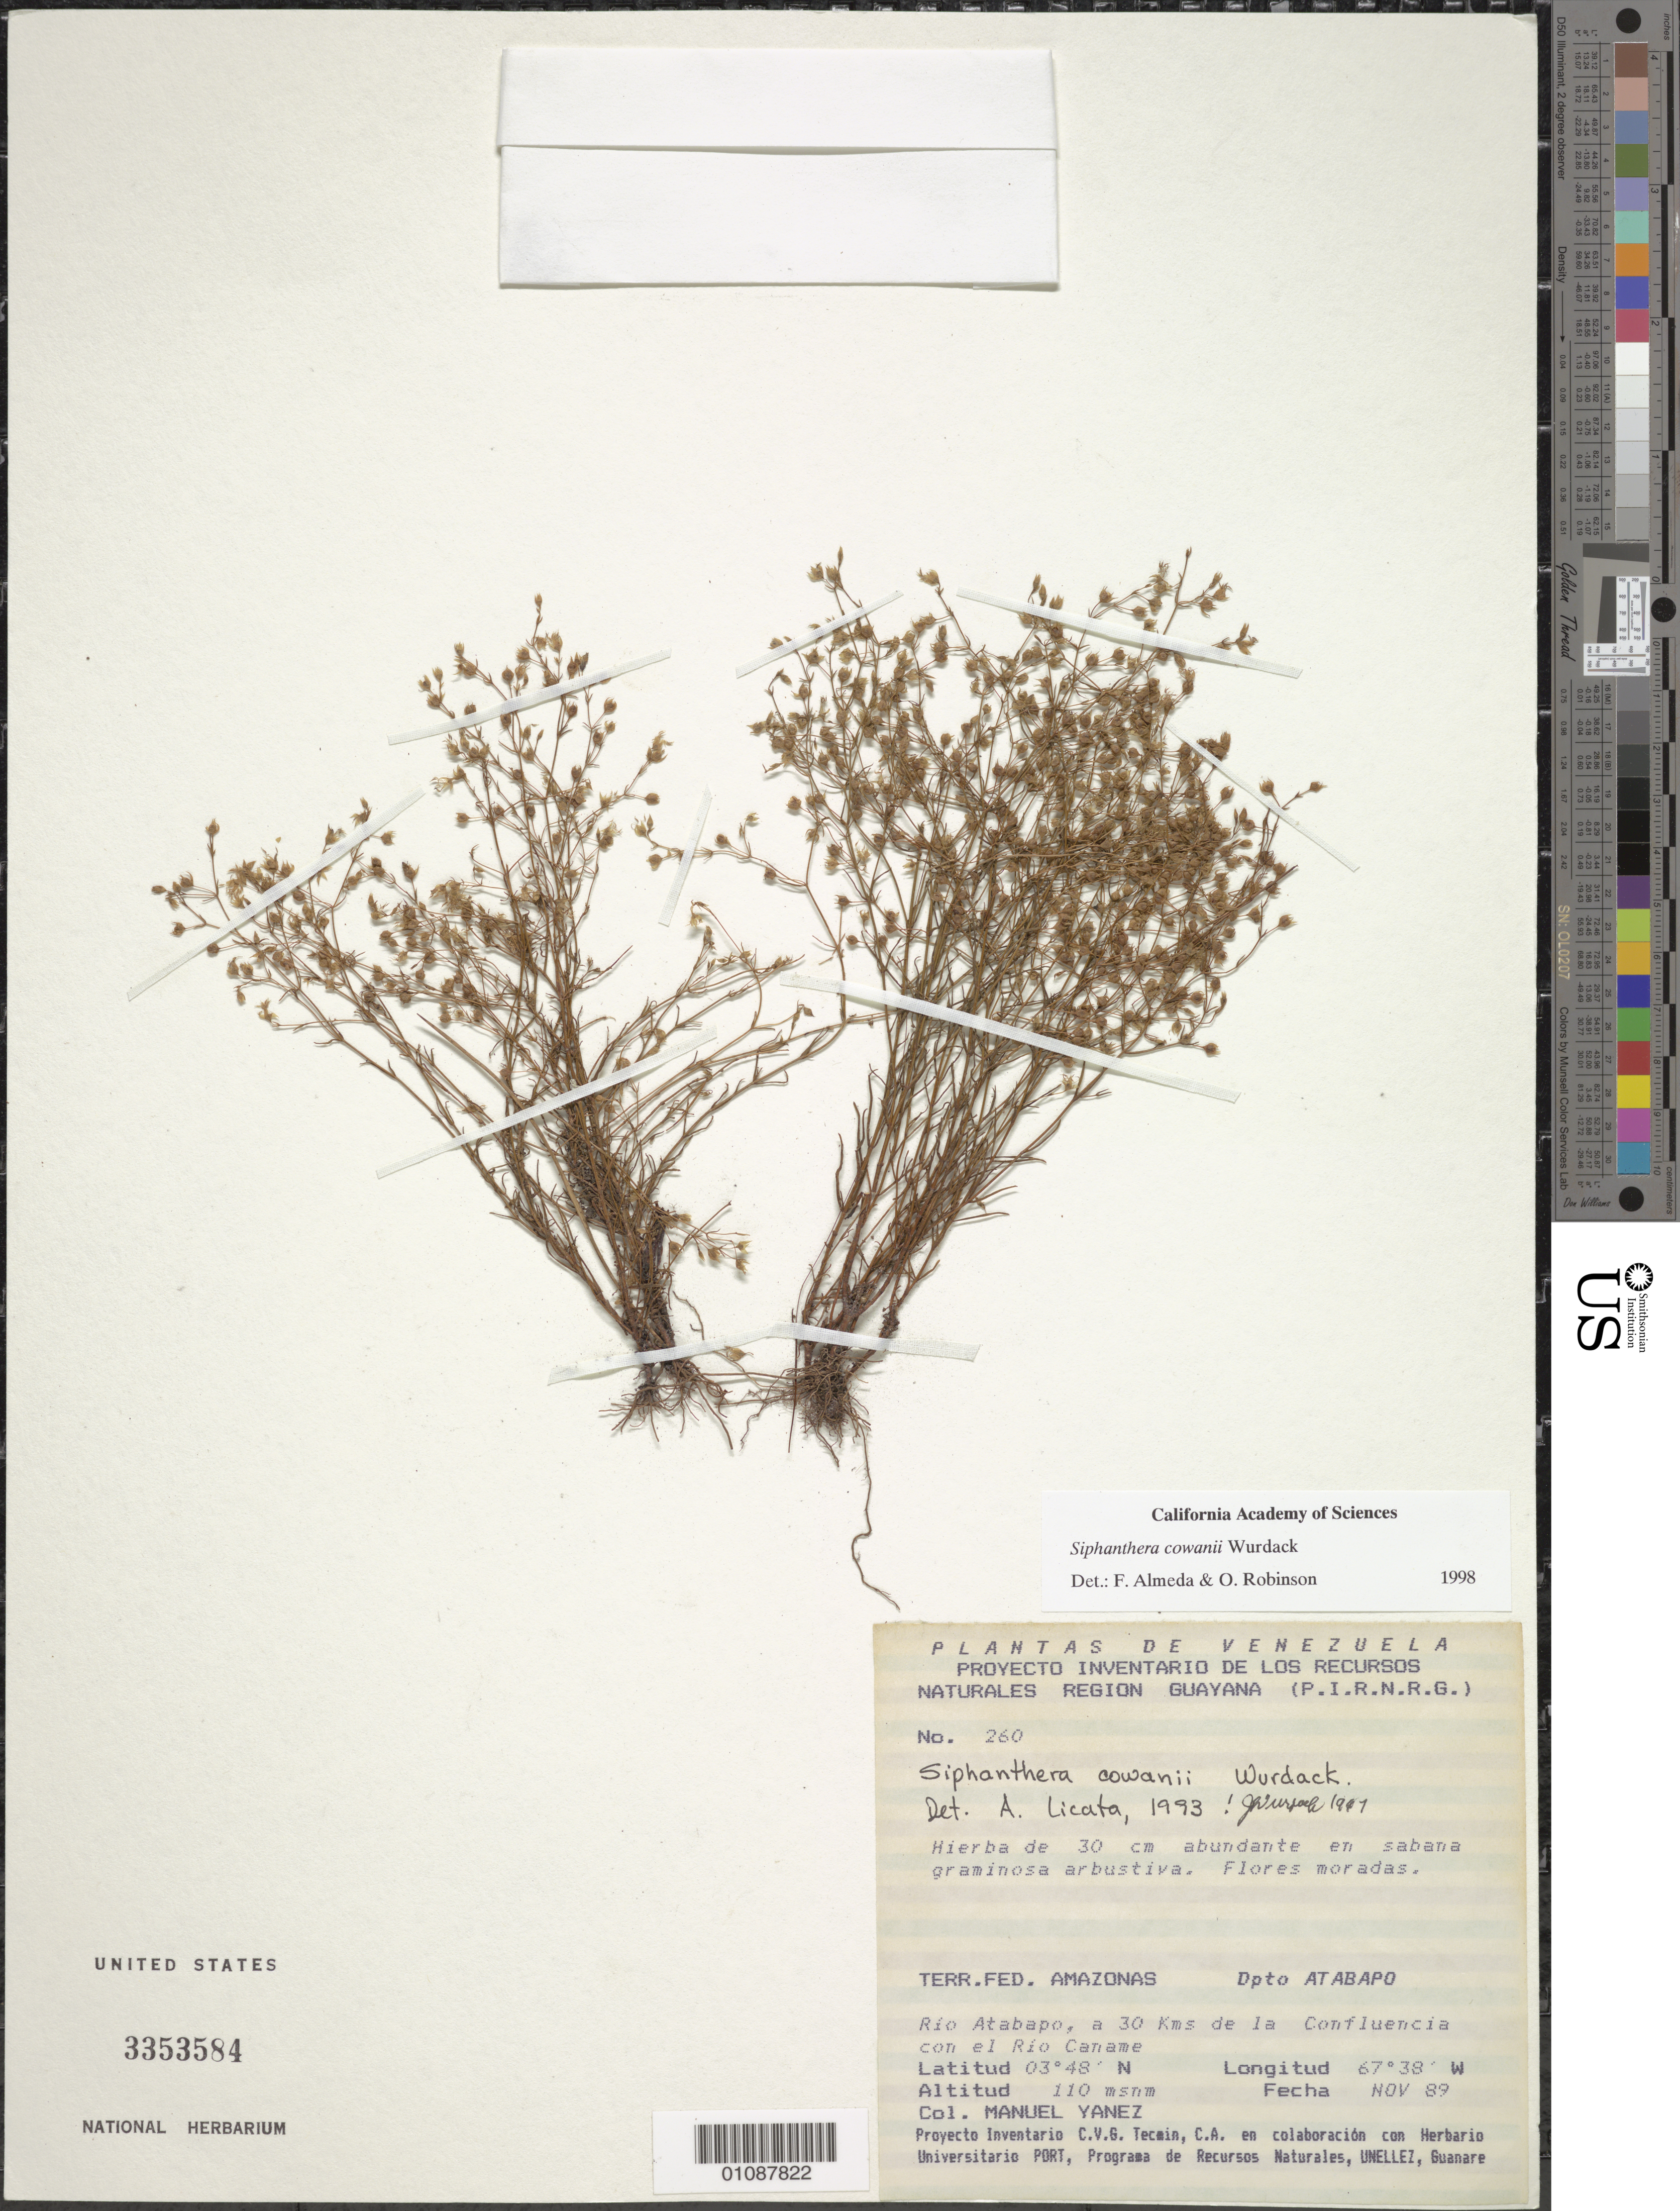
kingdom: Plantae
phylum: Tracheophyta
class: Magnoliopsida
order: Myrtales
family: Melastomataceae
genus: Siphanthera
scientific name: Siphanthera cowanii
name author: Wurdack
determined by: Almeda, F.; Robinson, O. R.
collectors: M. Yanez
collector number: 260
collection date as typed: Nov-89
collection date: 1989-11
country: Venezuela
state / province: Amazonas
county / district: Atabapo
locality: Río Atabapo, a 30 km de la confluencia con el Río Caname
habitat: Sabana graminosa arbustiva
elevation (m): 110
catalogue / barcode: US 3353584